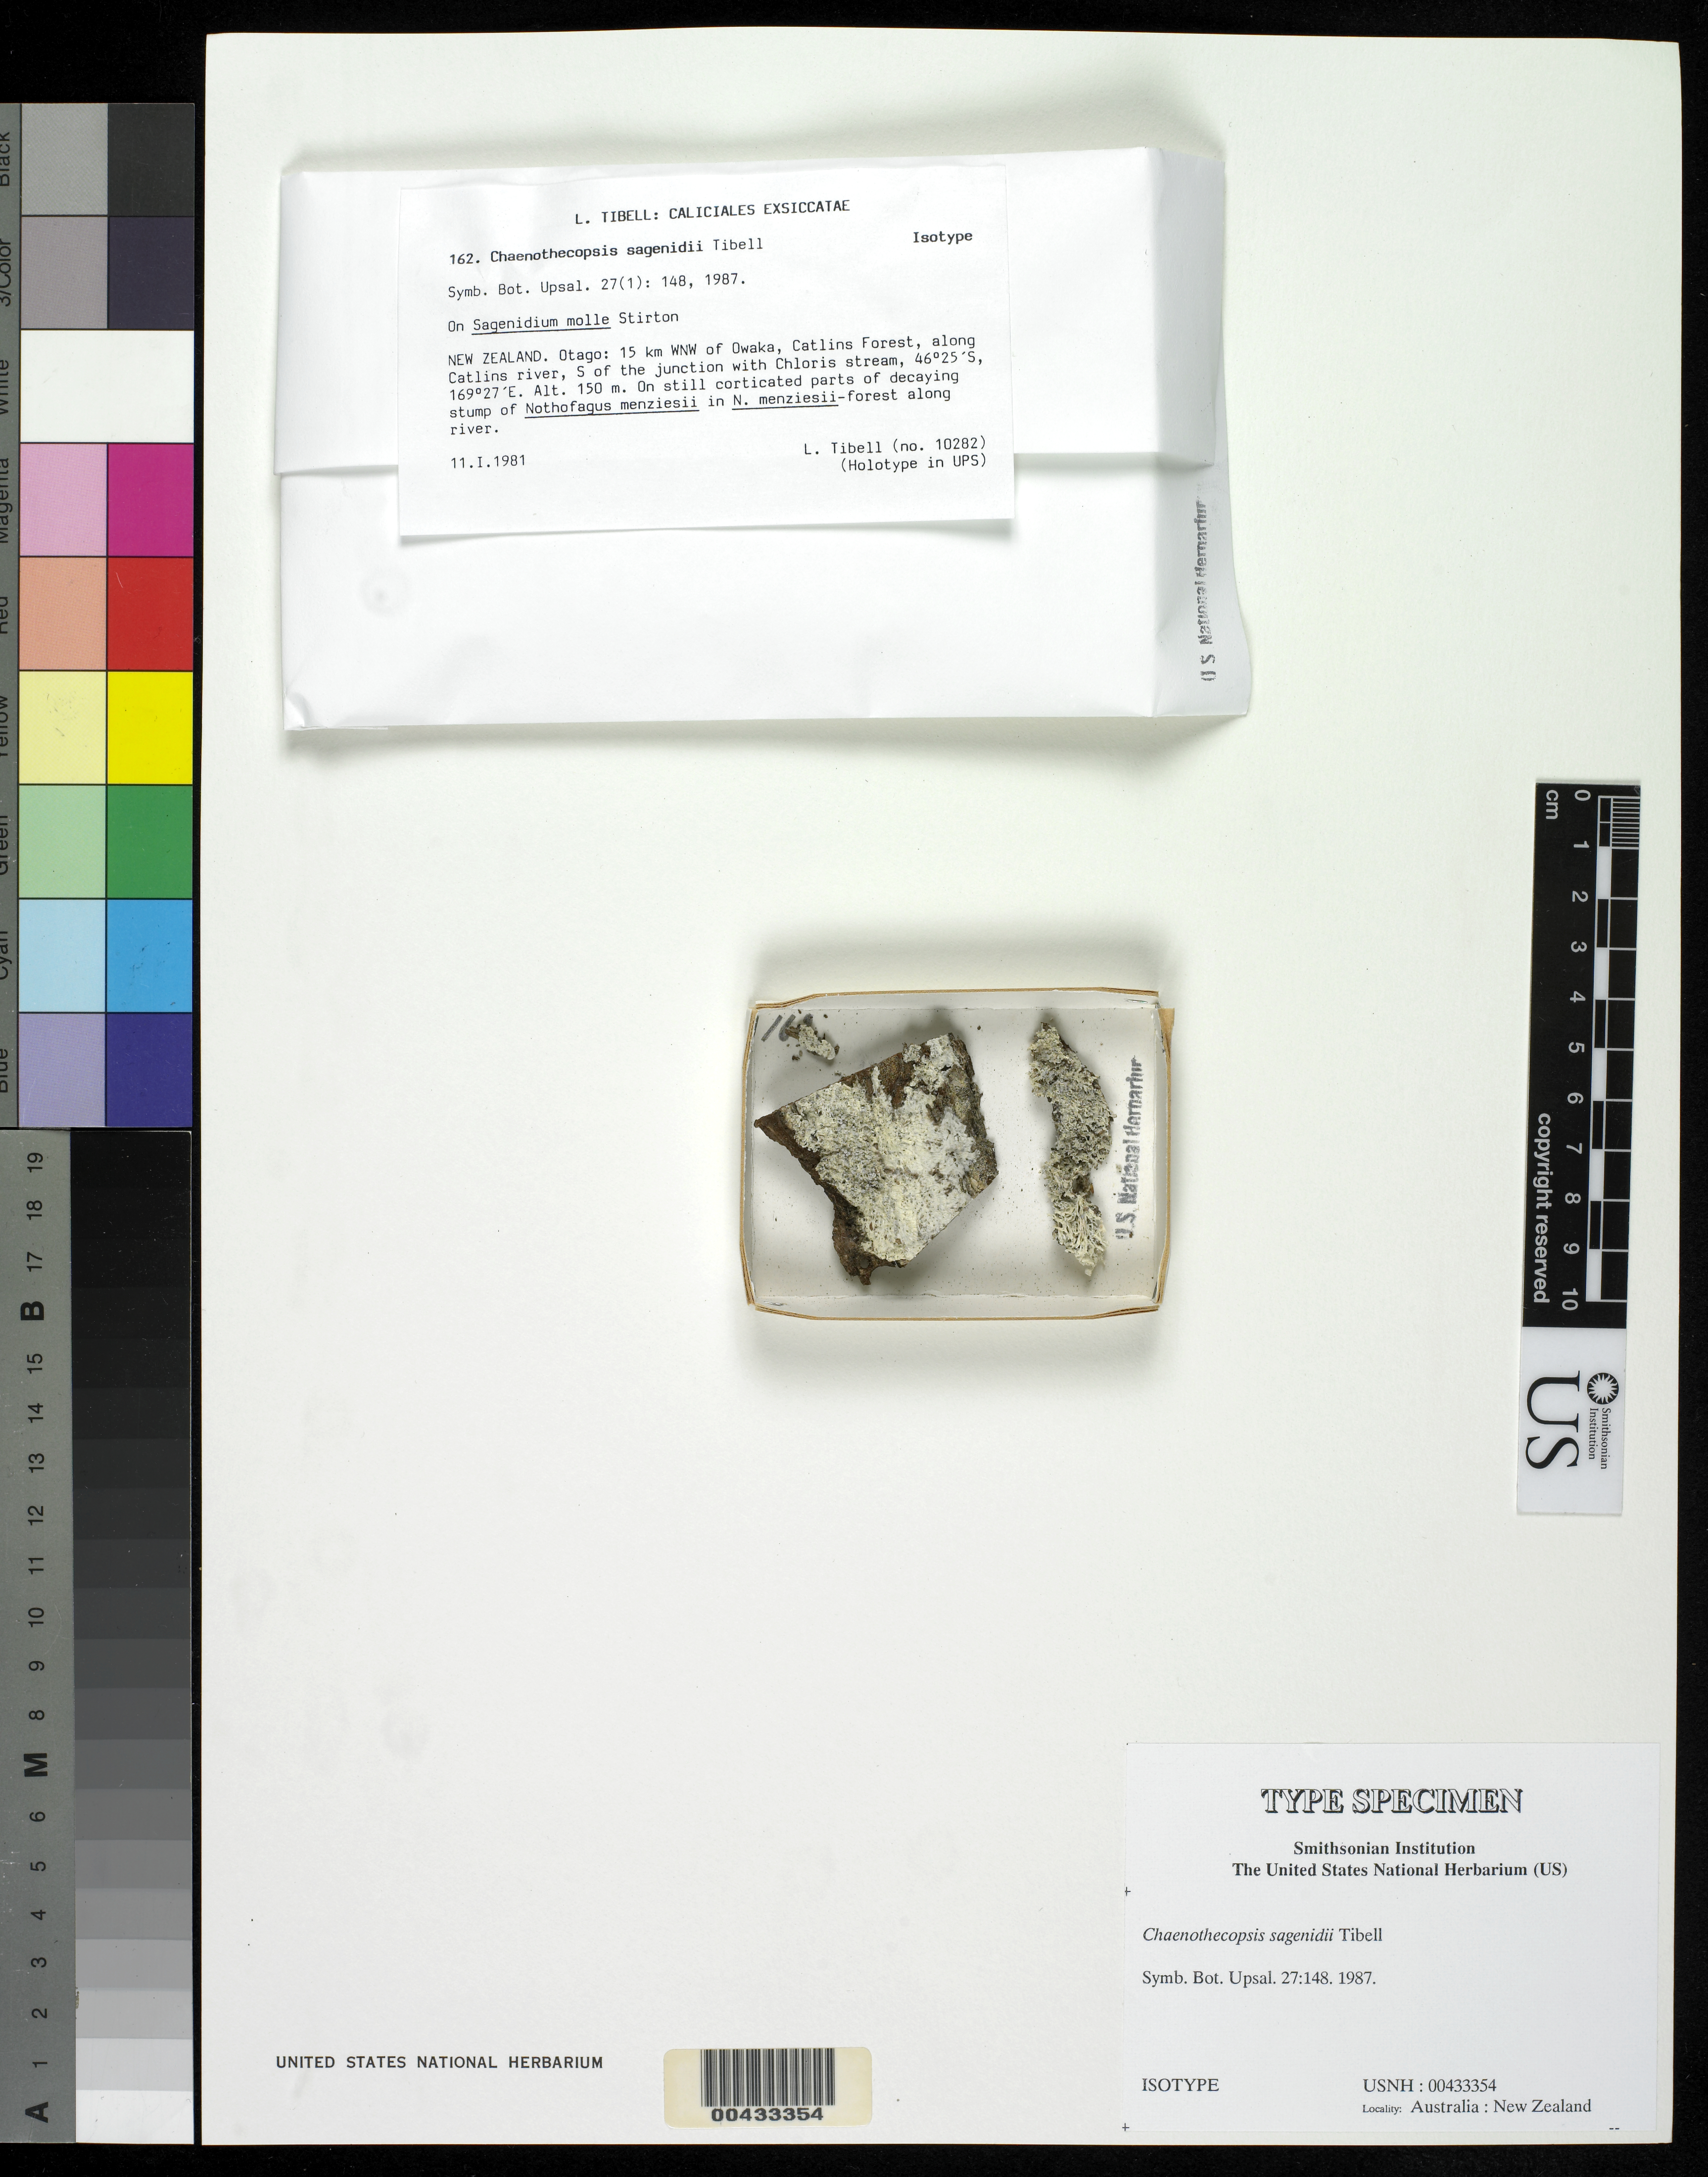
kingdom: Fungi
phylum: Ascomycota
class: Eurotiomycetes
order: Mycocaliciales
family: Mycocaliciaceae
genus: Chaenothecopsis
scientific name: Chaenothecopsis sagenidii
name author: Tibell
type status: Isotype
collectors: L. Tibell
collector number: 10282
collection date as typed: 11 Jan 1981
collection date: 1981-01-11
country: New Zealand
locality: Otago, 15 km WNW of Owaka, Catlins Forest, along Catlins River, S of junction with Chloris Stream.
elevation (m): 150